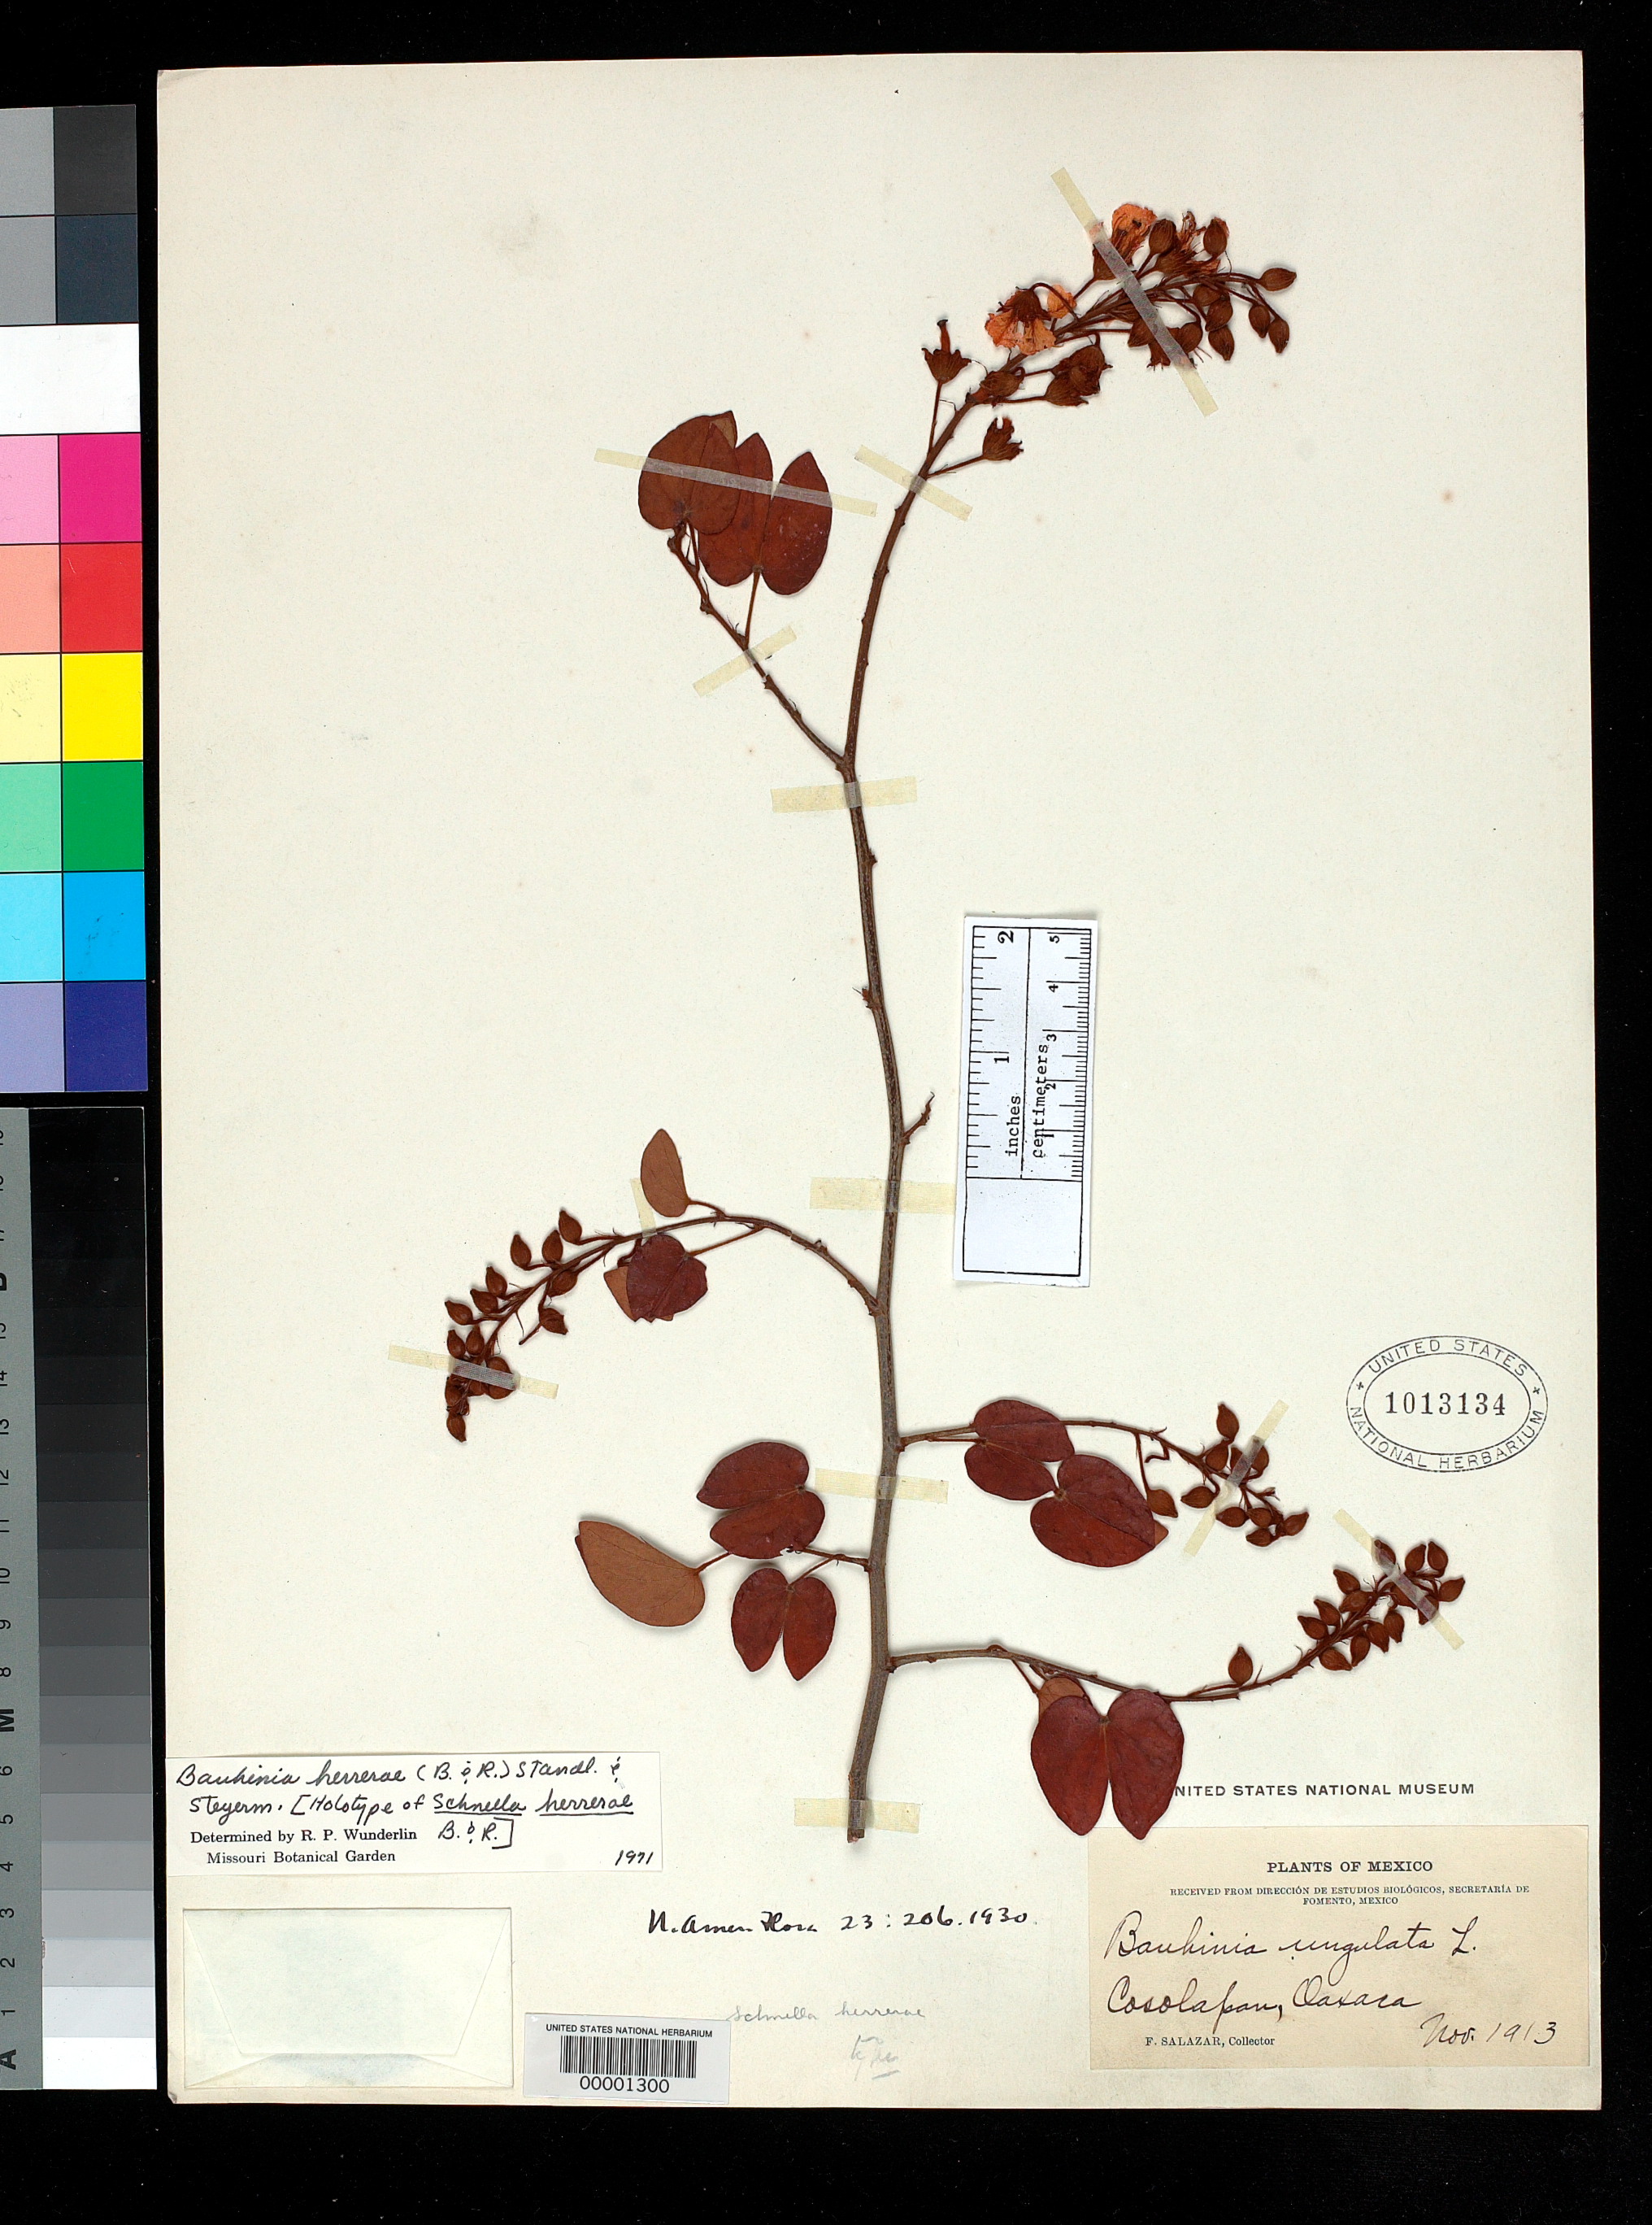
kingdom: Plantae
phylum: Tracheophyta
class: Magnoliopsida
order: Fabales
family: Fabaceae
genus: Schnella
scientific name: Schnella herrerae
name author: Britton & Rose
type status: Holotype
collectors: F. Salazar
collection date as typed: Nov 1913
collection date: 1913-11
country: Mexico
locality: Casolapam.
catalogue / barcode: US 1013134